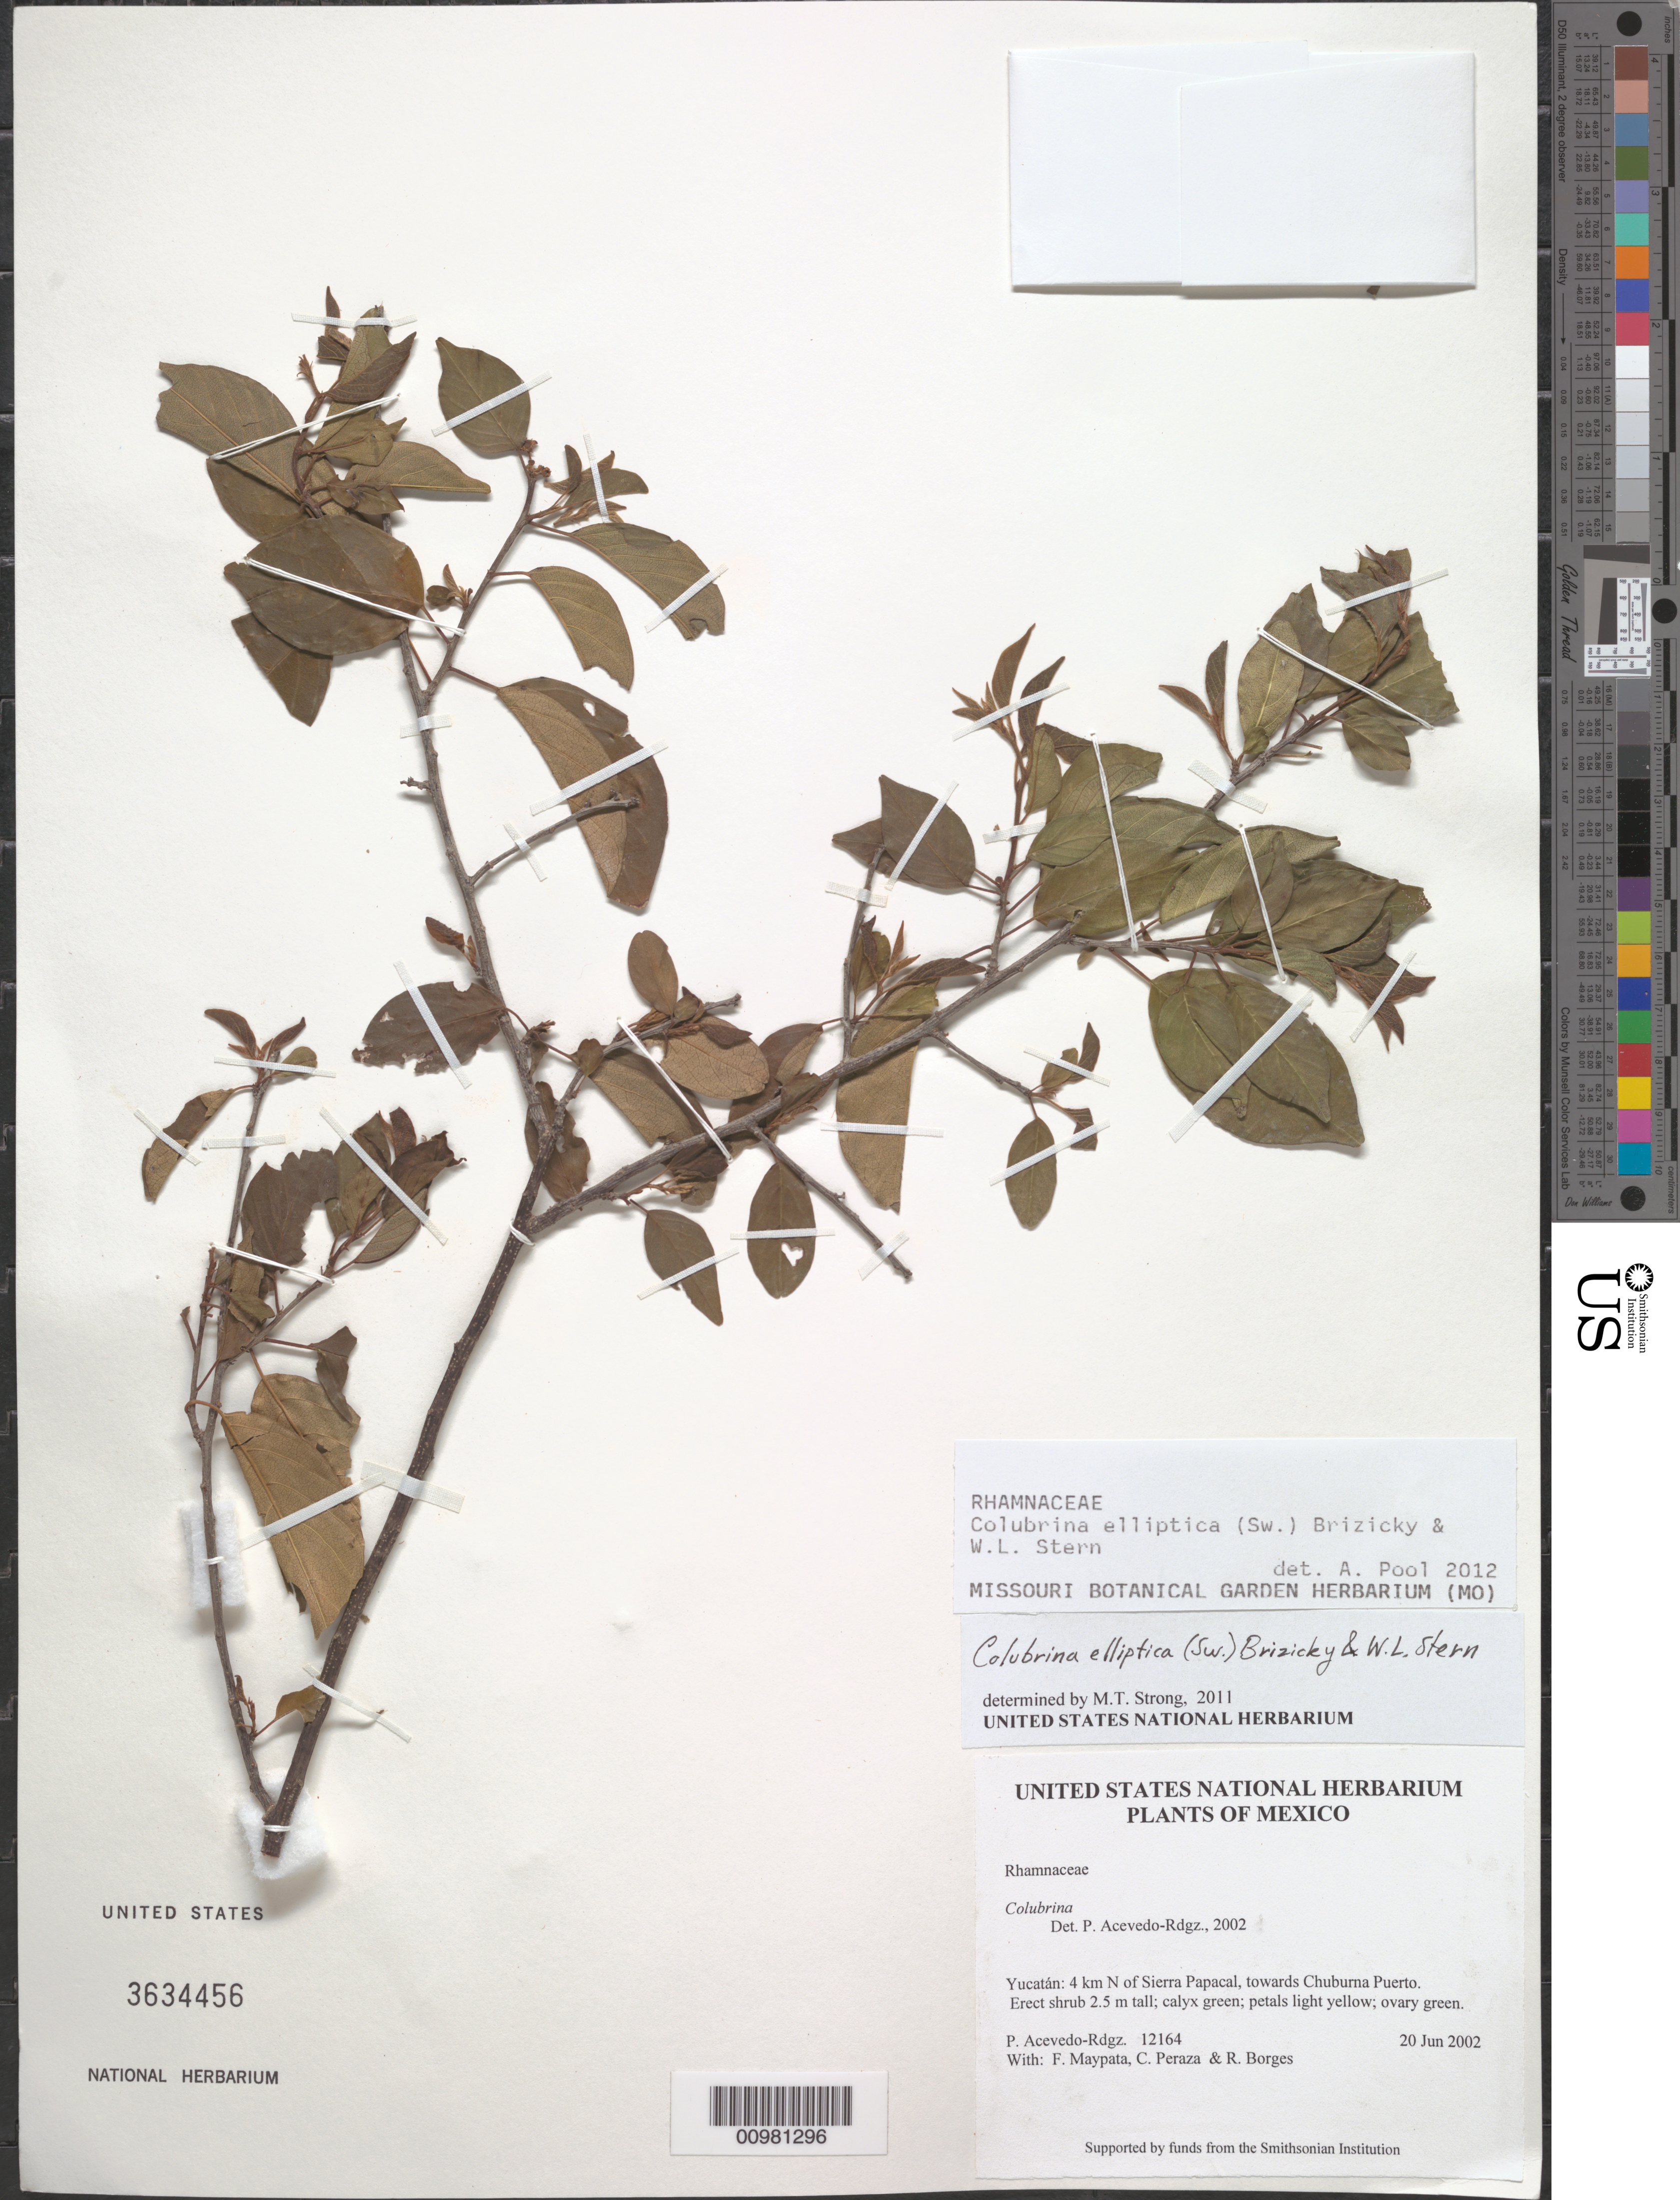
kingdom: Plantae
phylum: Tracheophyta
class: Magnoliopsida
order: Rosales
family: Rhamnaceae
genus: Colubrina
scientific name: Colubrina elliptica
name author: (Sw.) Brizicky & W.L. Stern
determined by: Strong, M. T., (US), Smithsonian Institution - National Museum of Natural History (UNITED STATES)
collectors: P. Acevedo-Rodr., F. Maypata, C. Peraza & R. Borges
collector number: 12164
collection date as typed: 20 Jun 2002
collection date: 2002-06-20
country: Mexico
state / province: Yucatán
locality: Yucatán: 4 km N of Sierra Papacal, towards Chuburna Puerto.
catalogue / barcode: US 3634456